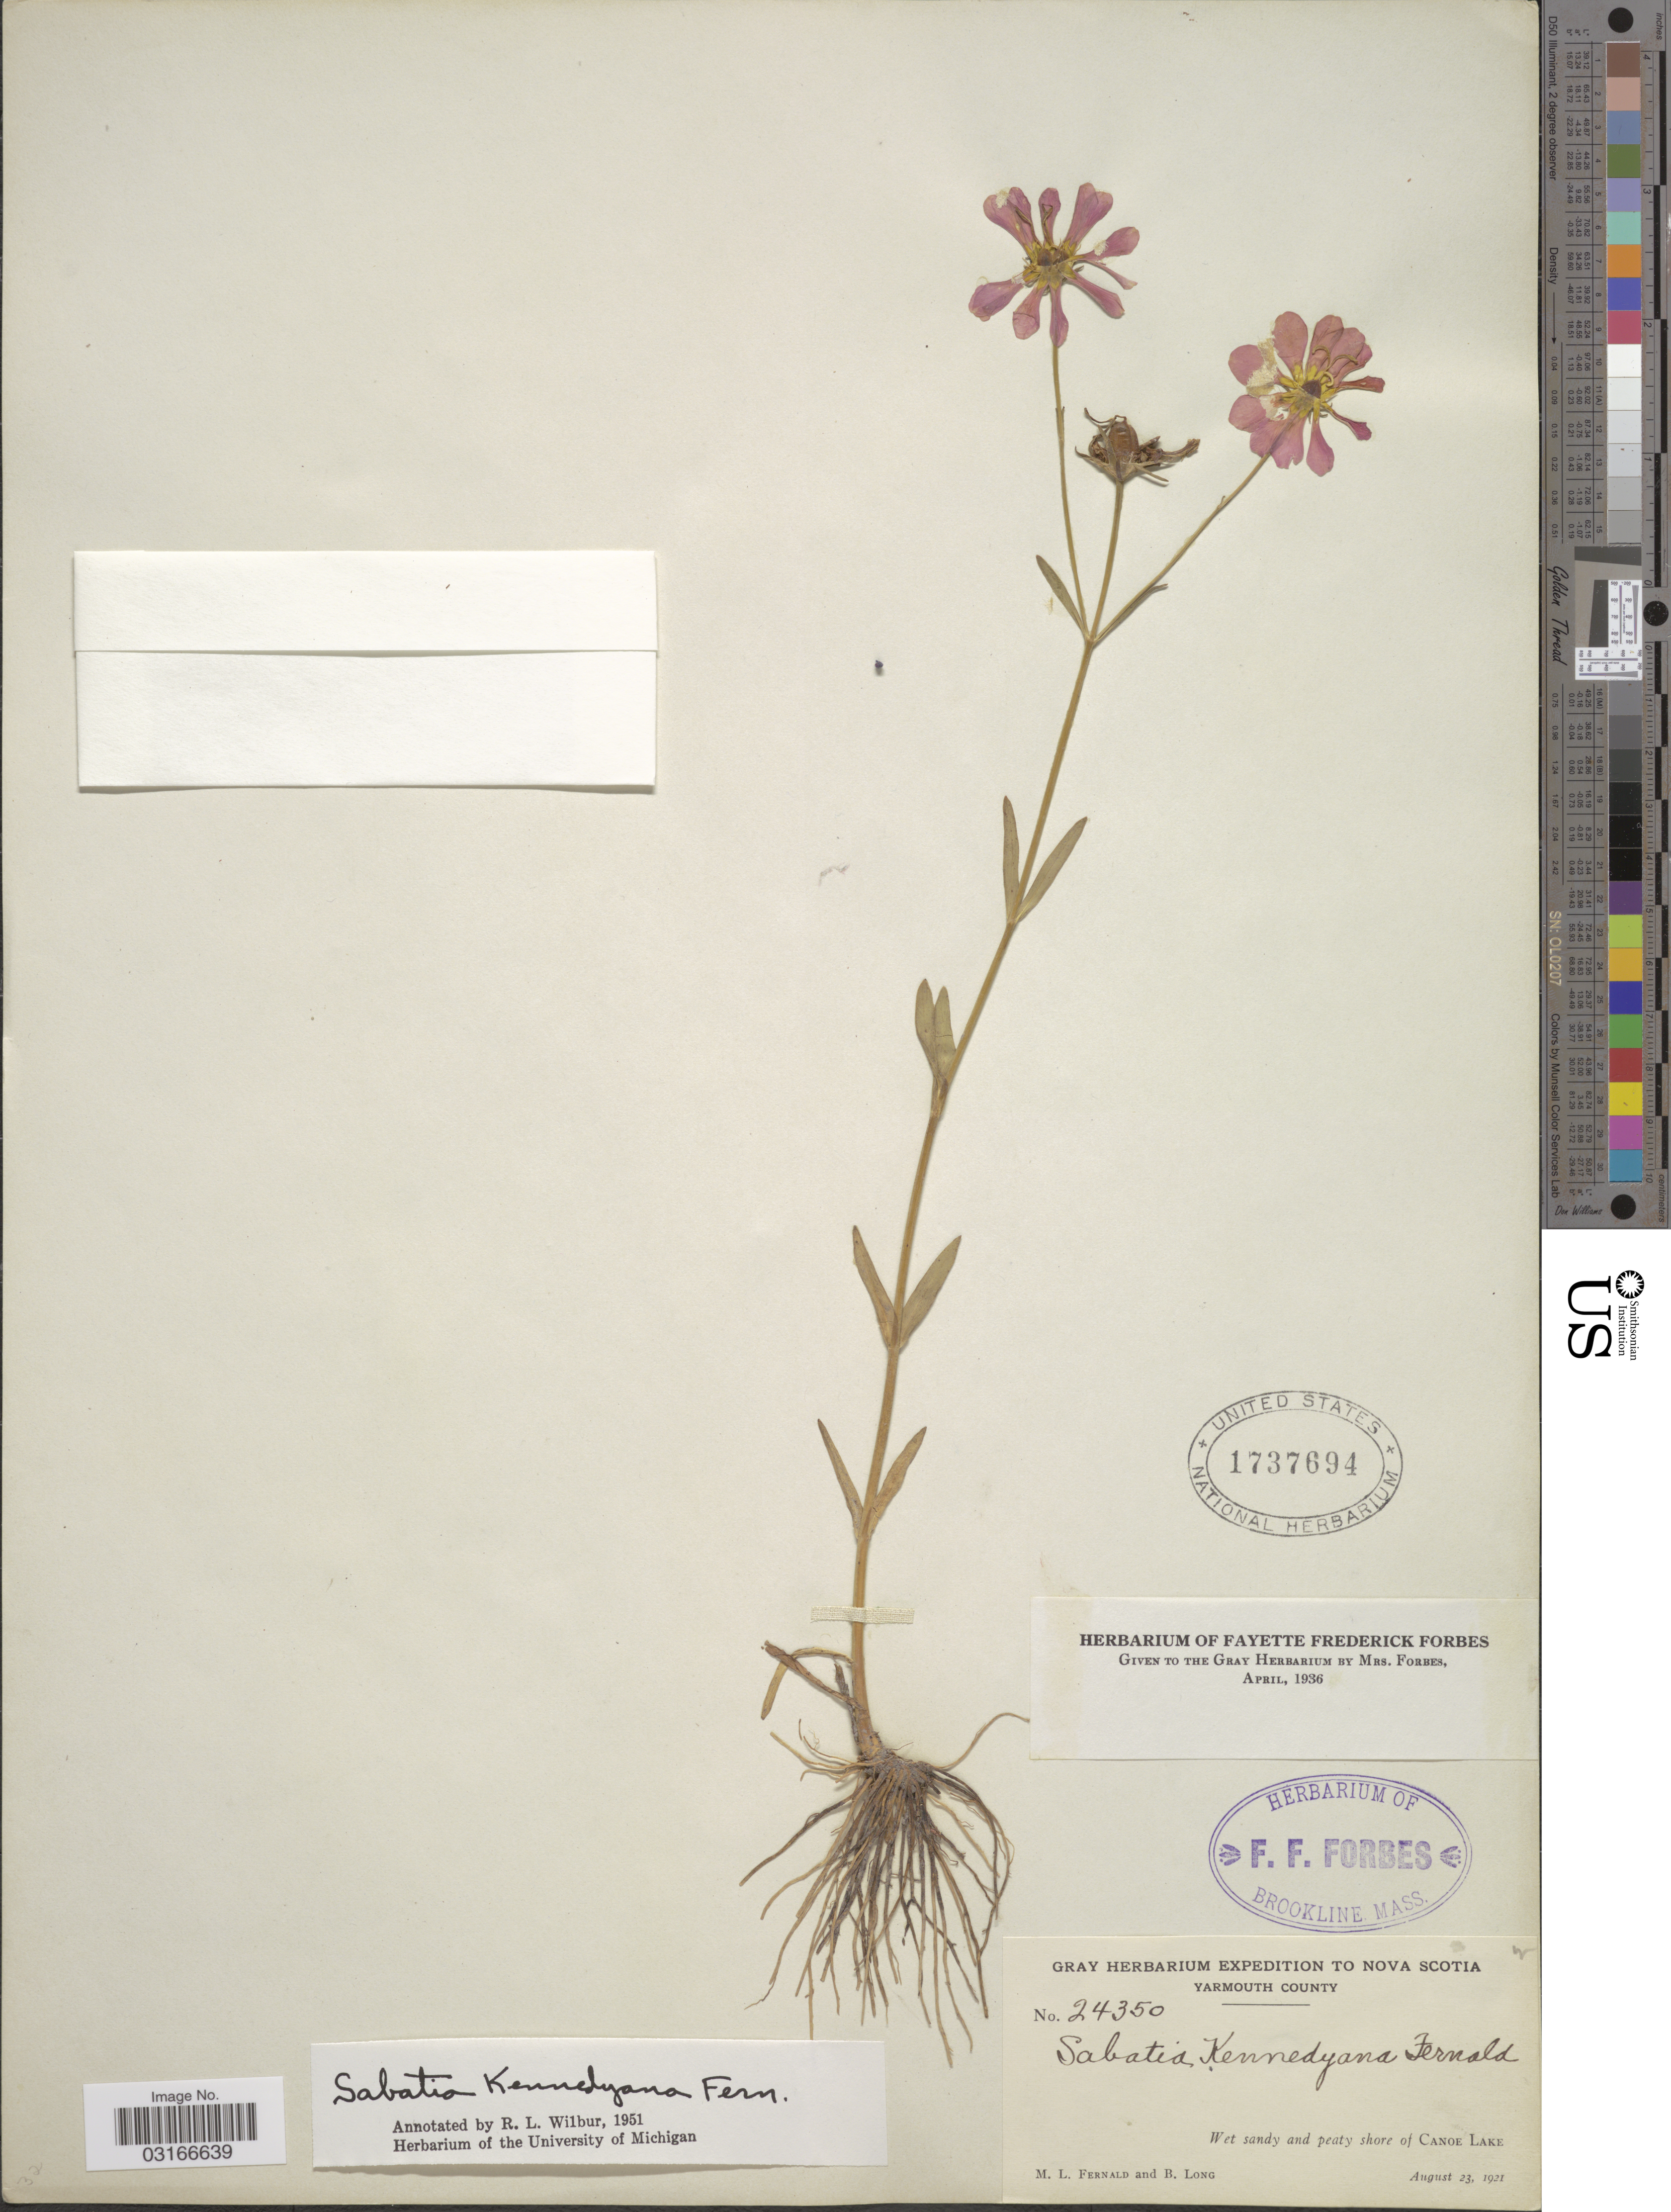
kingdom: Plantae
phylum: Tracheophyta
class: Magnoliopsida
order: Gentianales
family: Gentianaceae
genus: Sabatia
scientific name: Sabatia kennedyana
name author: Fernald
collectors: M. L. Fernald & B. Long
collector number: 24350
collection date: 1921-08-23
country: Canada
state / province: Nova Scotia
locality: Yarmouth County, Wet sandy and peaty shore of Canoe Lake.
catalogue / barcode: US 1737694